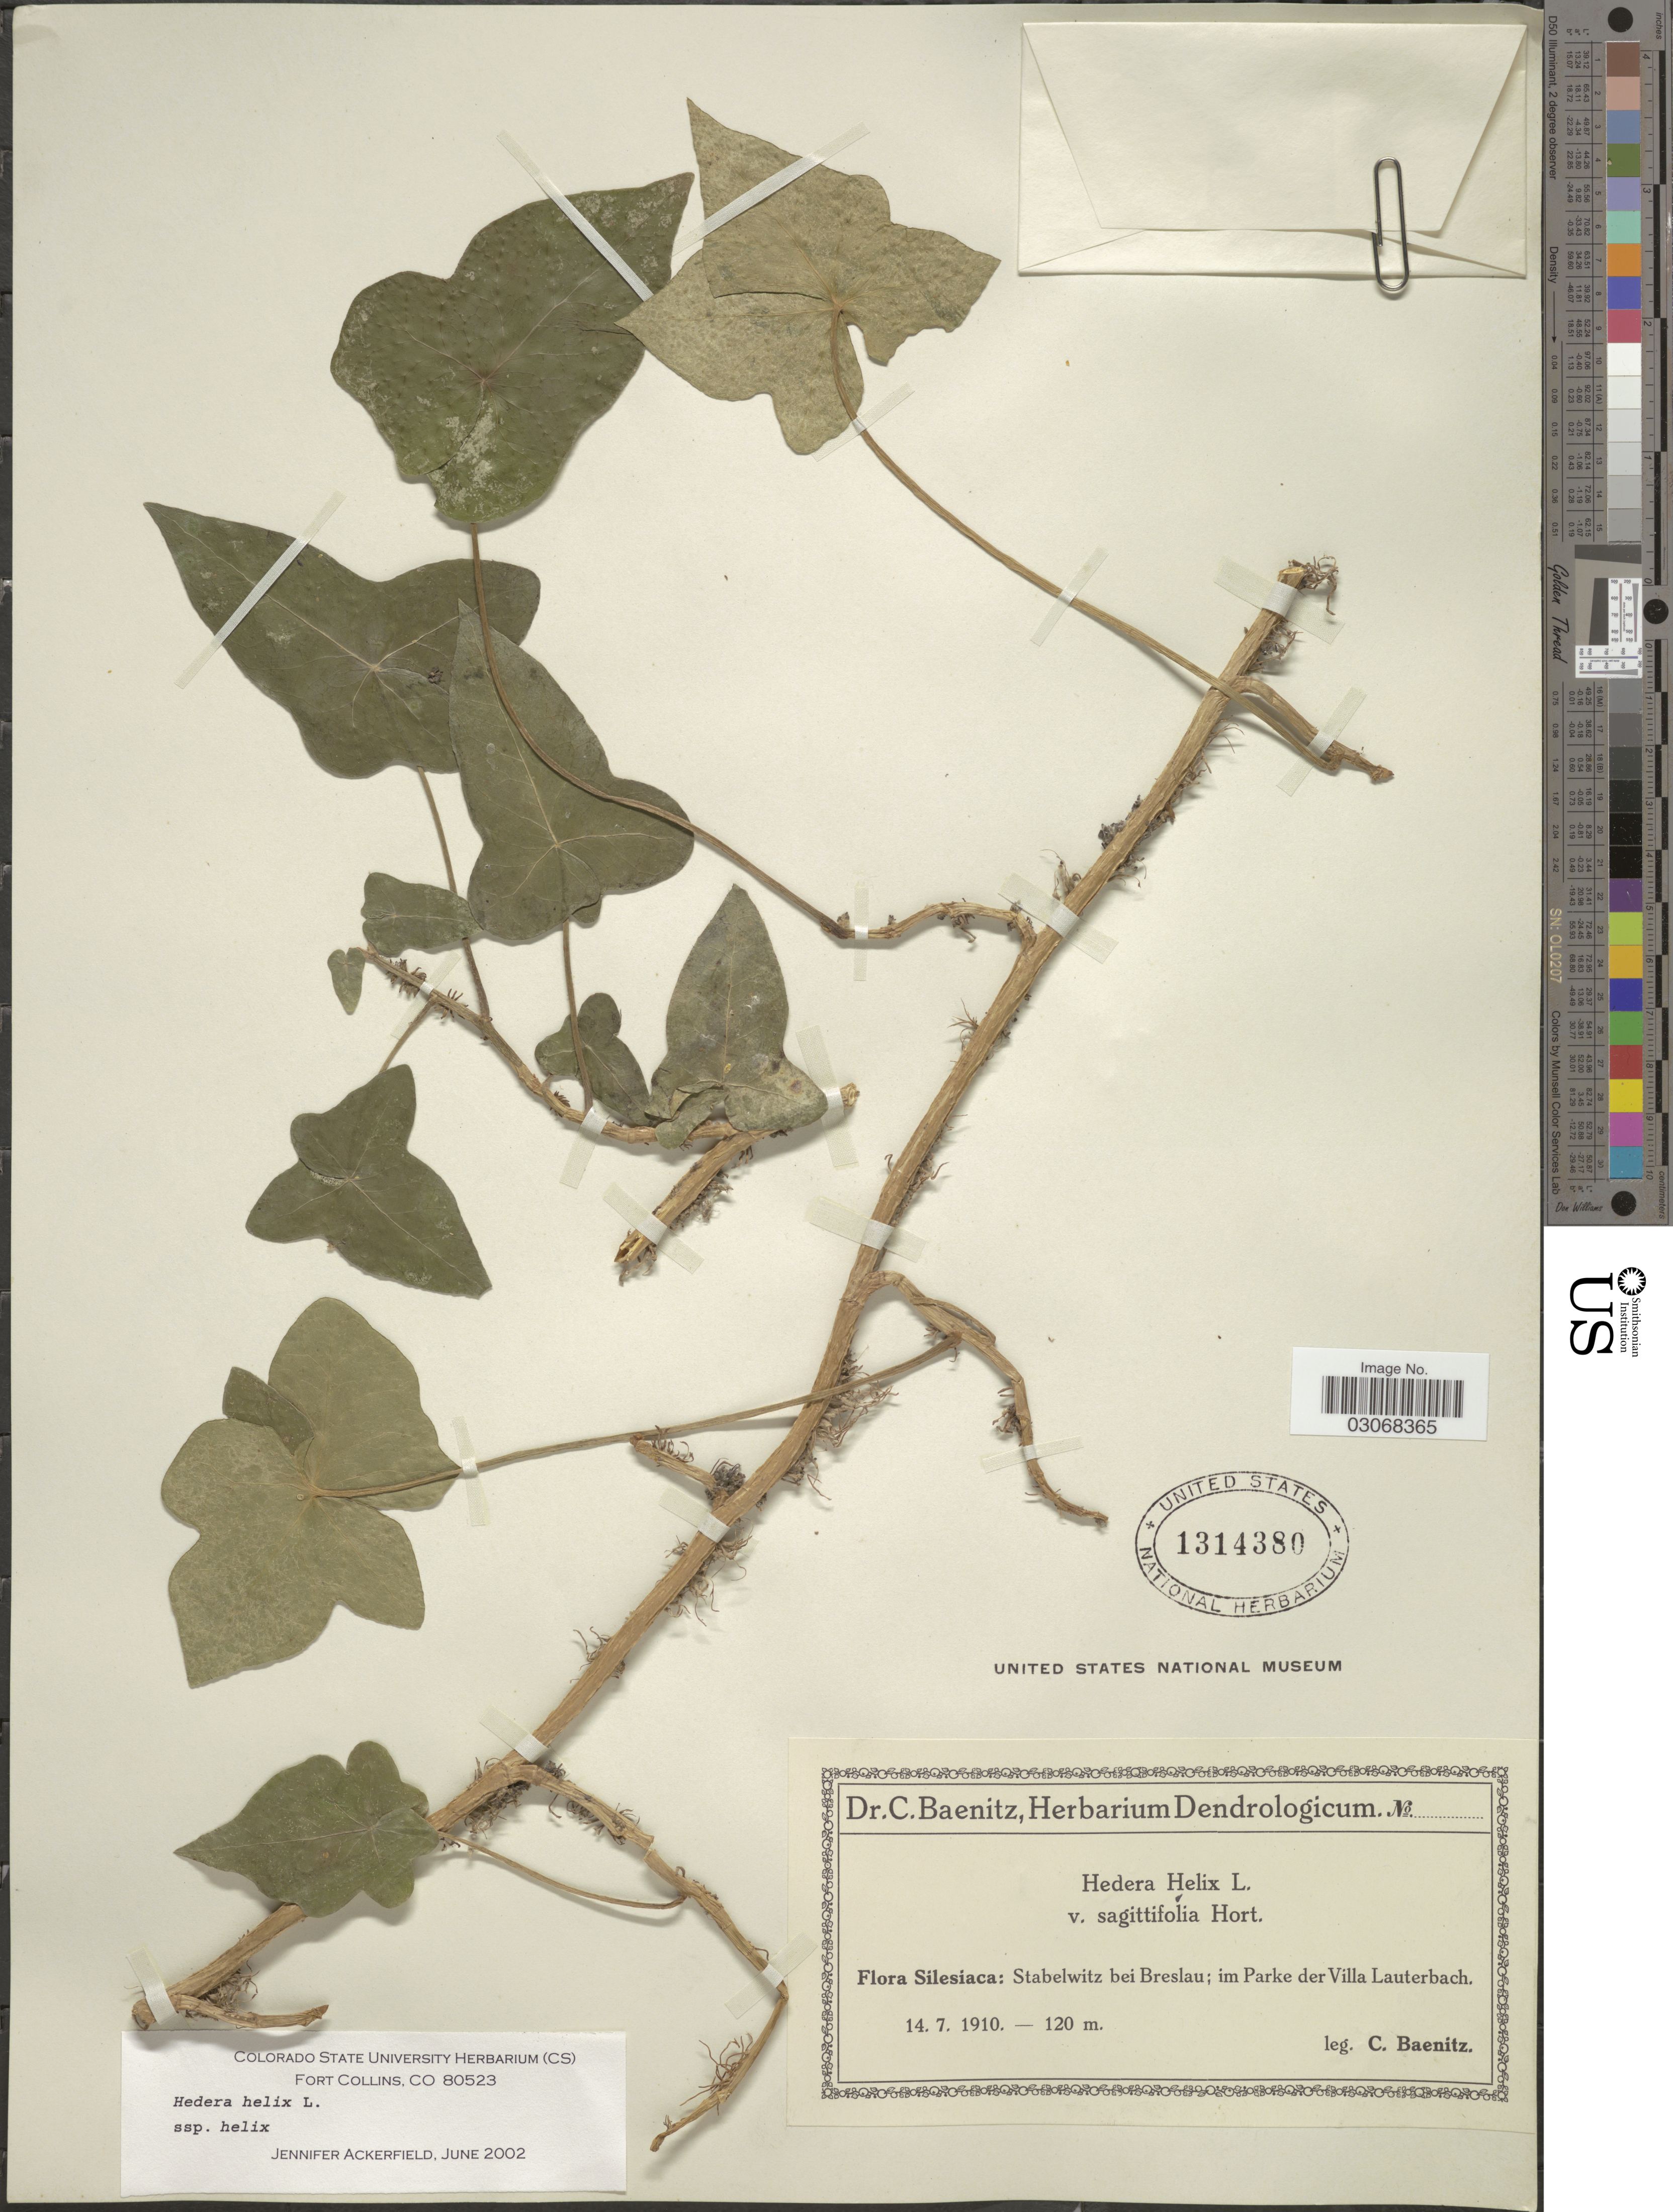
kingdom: Plantae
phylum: Tracheophyta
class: Magnoliopsida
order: Apiales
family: Araliaceae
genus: Hedera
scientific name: Hedera helix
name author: L.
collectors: C. G. Baenitz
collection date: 1910-07-14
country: Poland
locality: Silesiaca: Stabelwitz bei Breslau; im Parke der Villa Lauterbach.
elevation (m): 120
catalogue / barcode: US 1314380